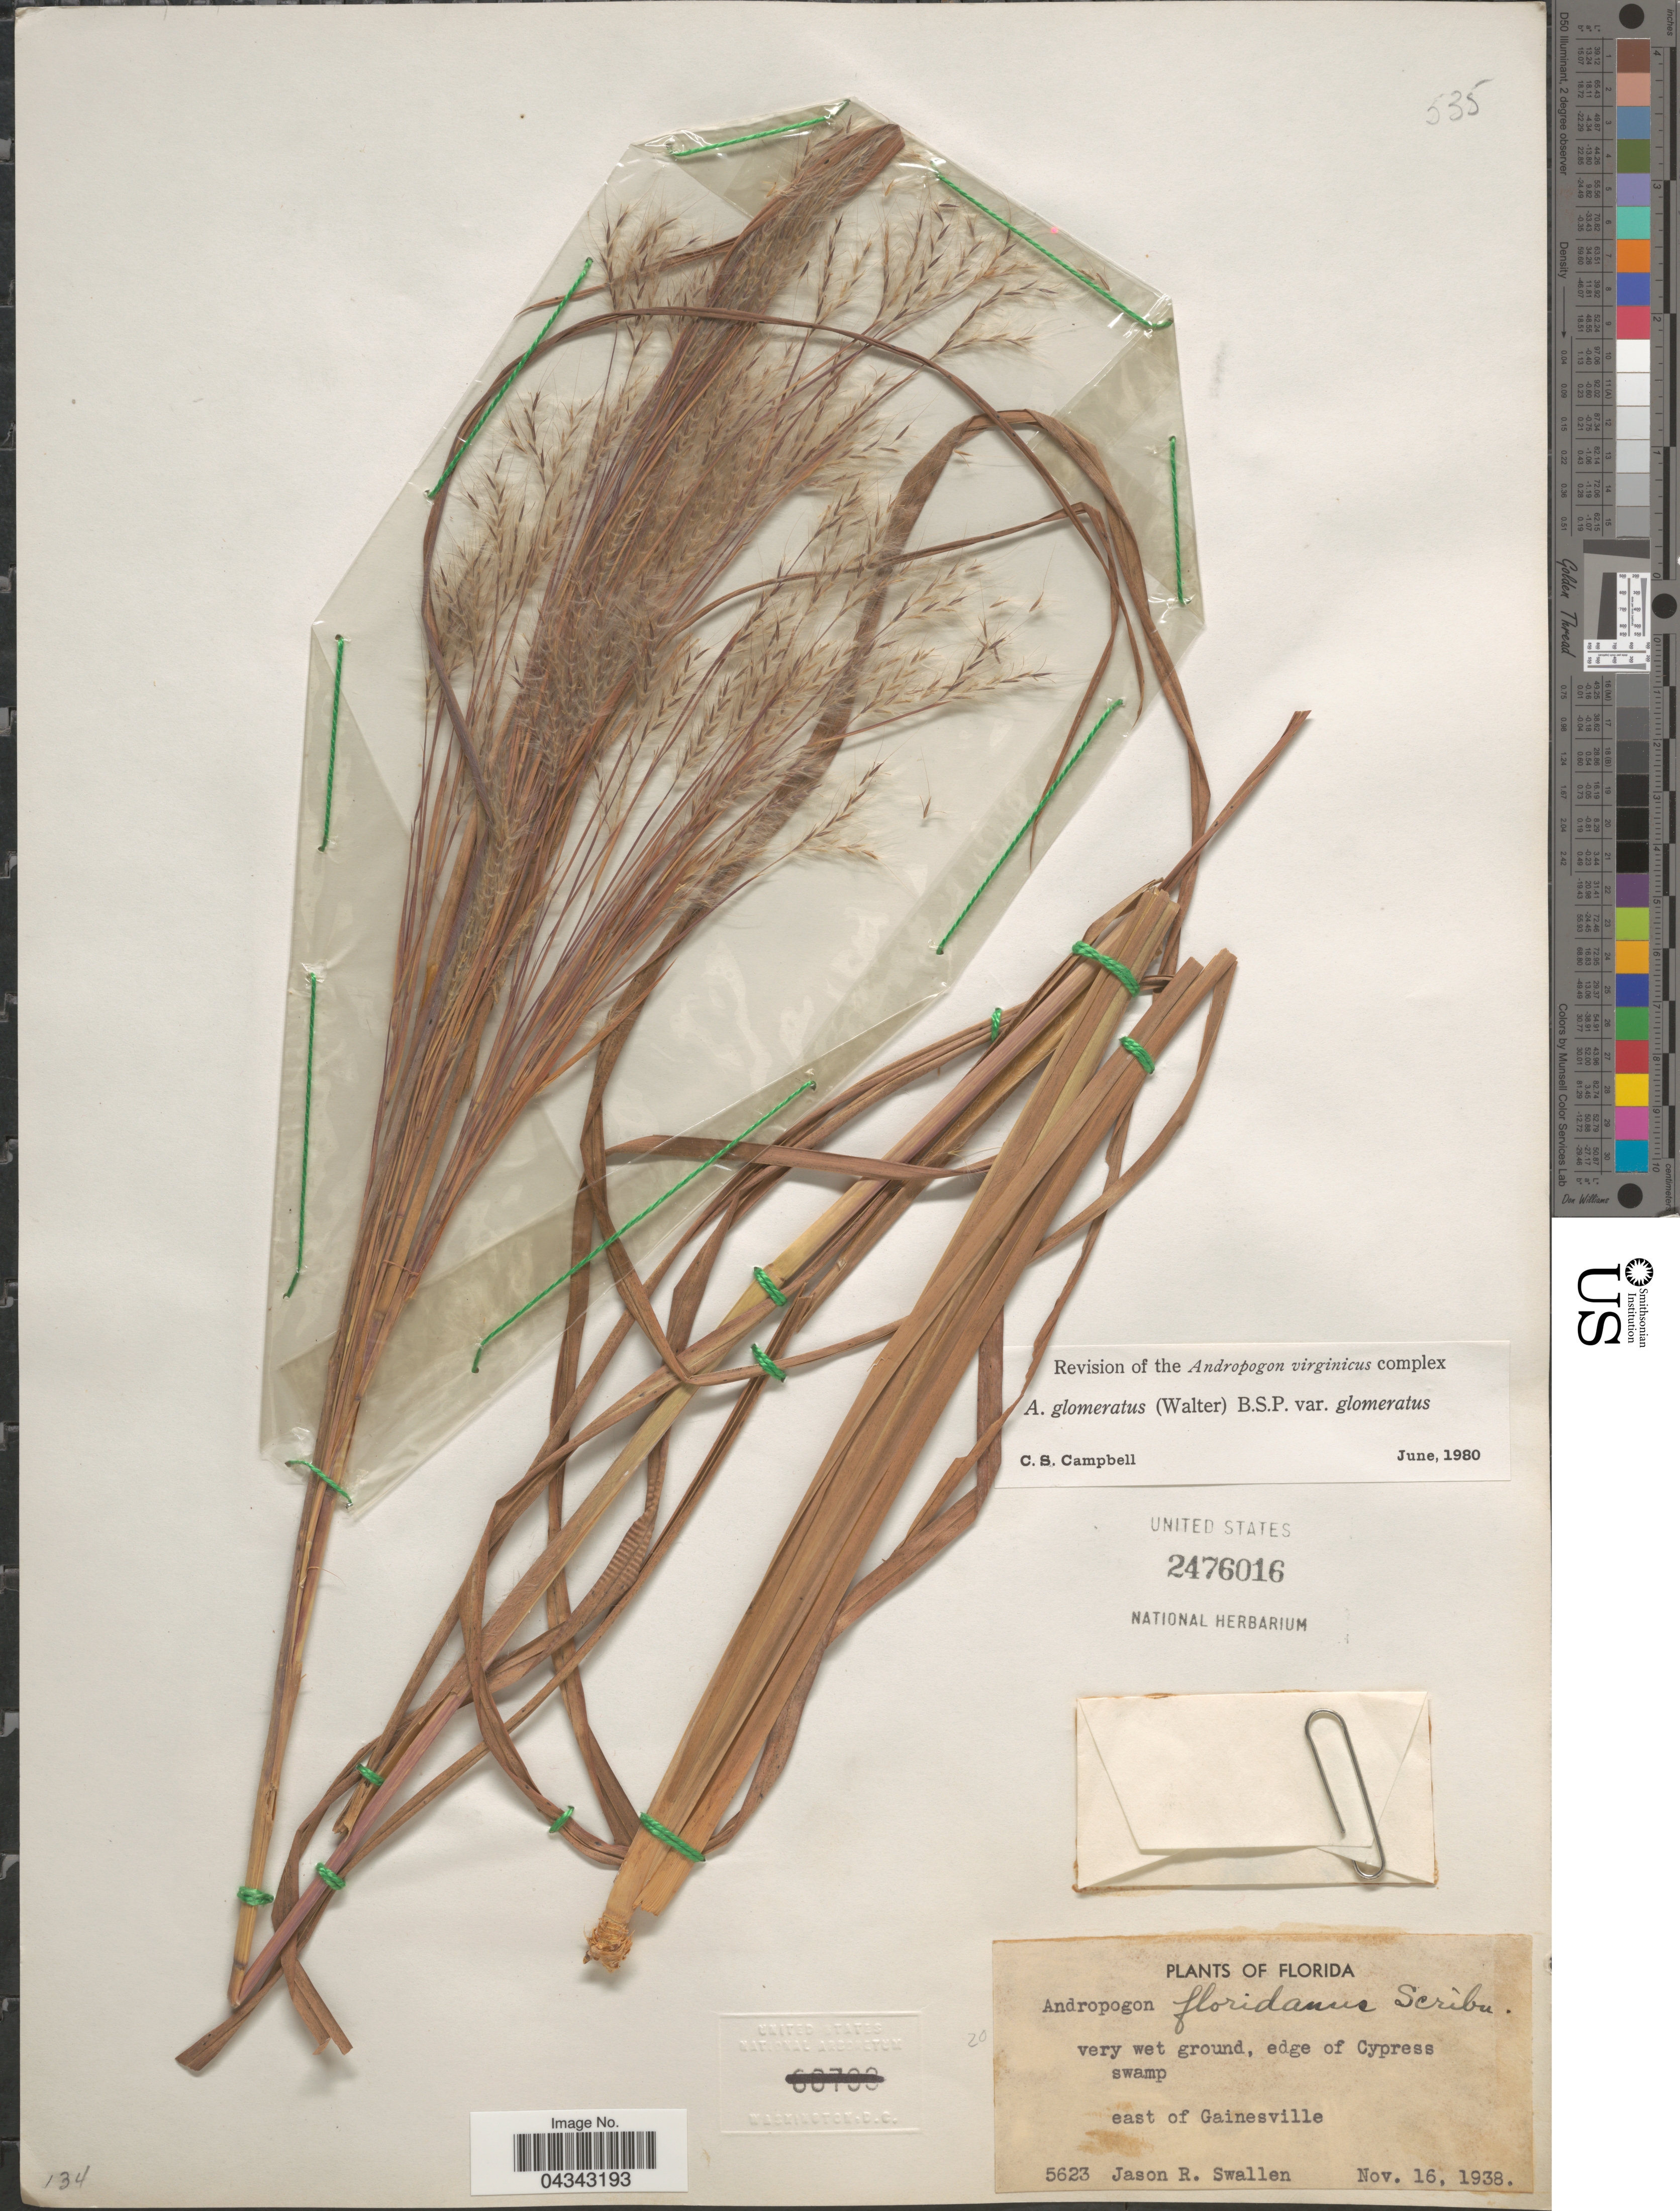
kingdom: Plantae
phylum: Tracheophyta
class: Liliopsida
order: Poales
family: Poaceae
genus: Andropogon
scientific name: Andropogon glomeratus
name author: (Walter) Britton, Stearns & Poggenb.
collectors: J. R. Swallen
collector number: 5623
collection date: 1938-11-16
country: United States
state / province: Florida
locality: Very wet ground, edge of Cypress swamp. East of Gainesville.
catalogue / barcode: US 2476016